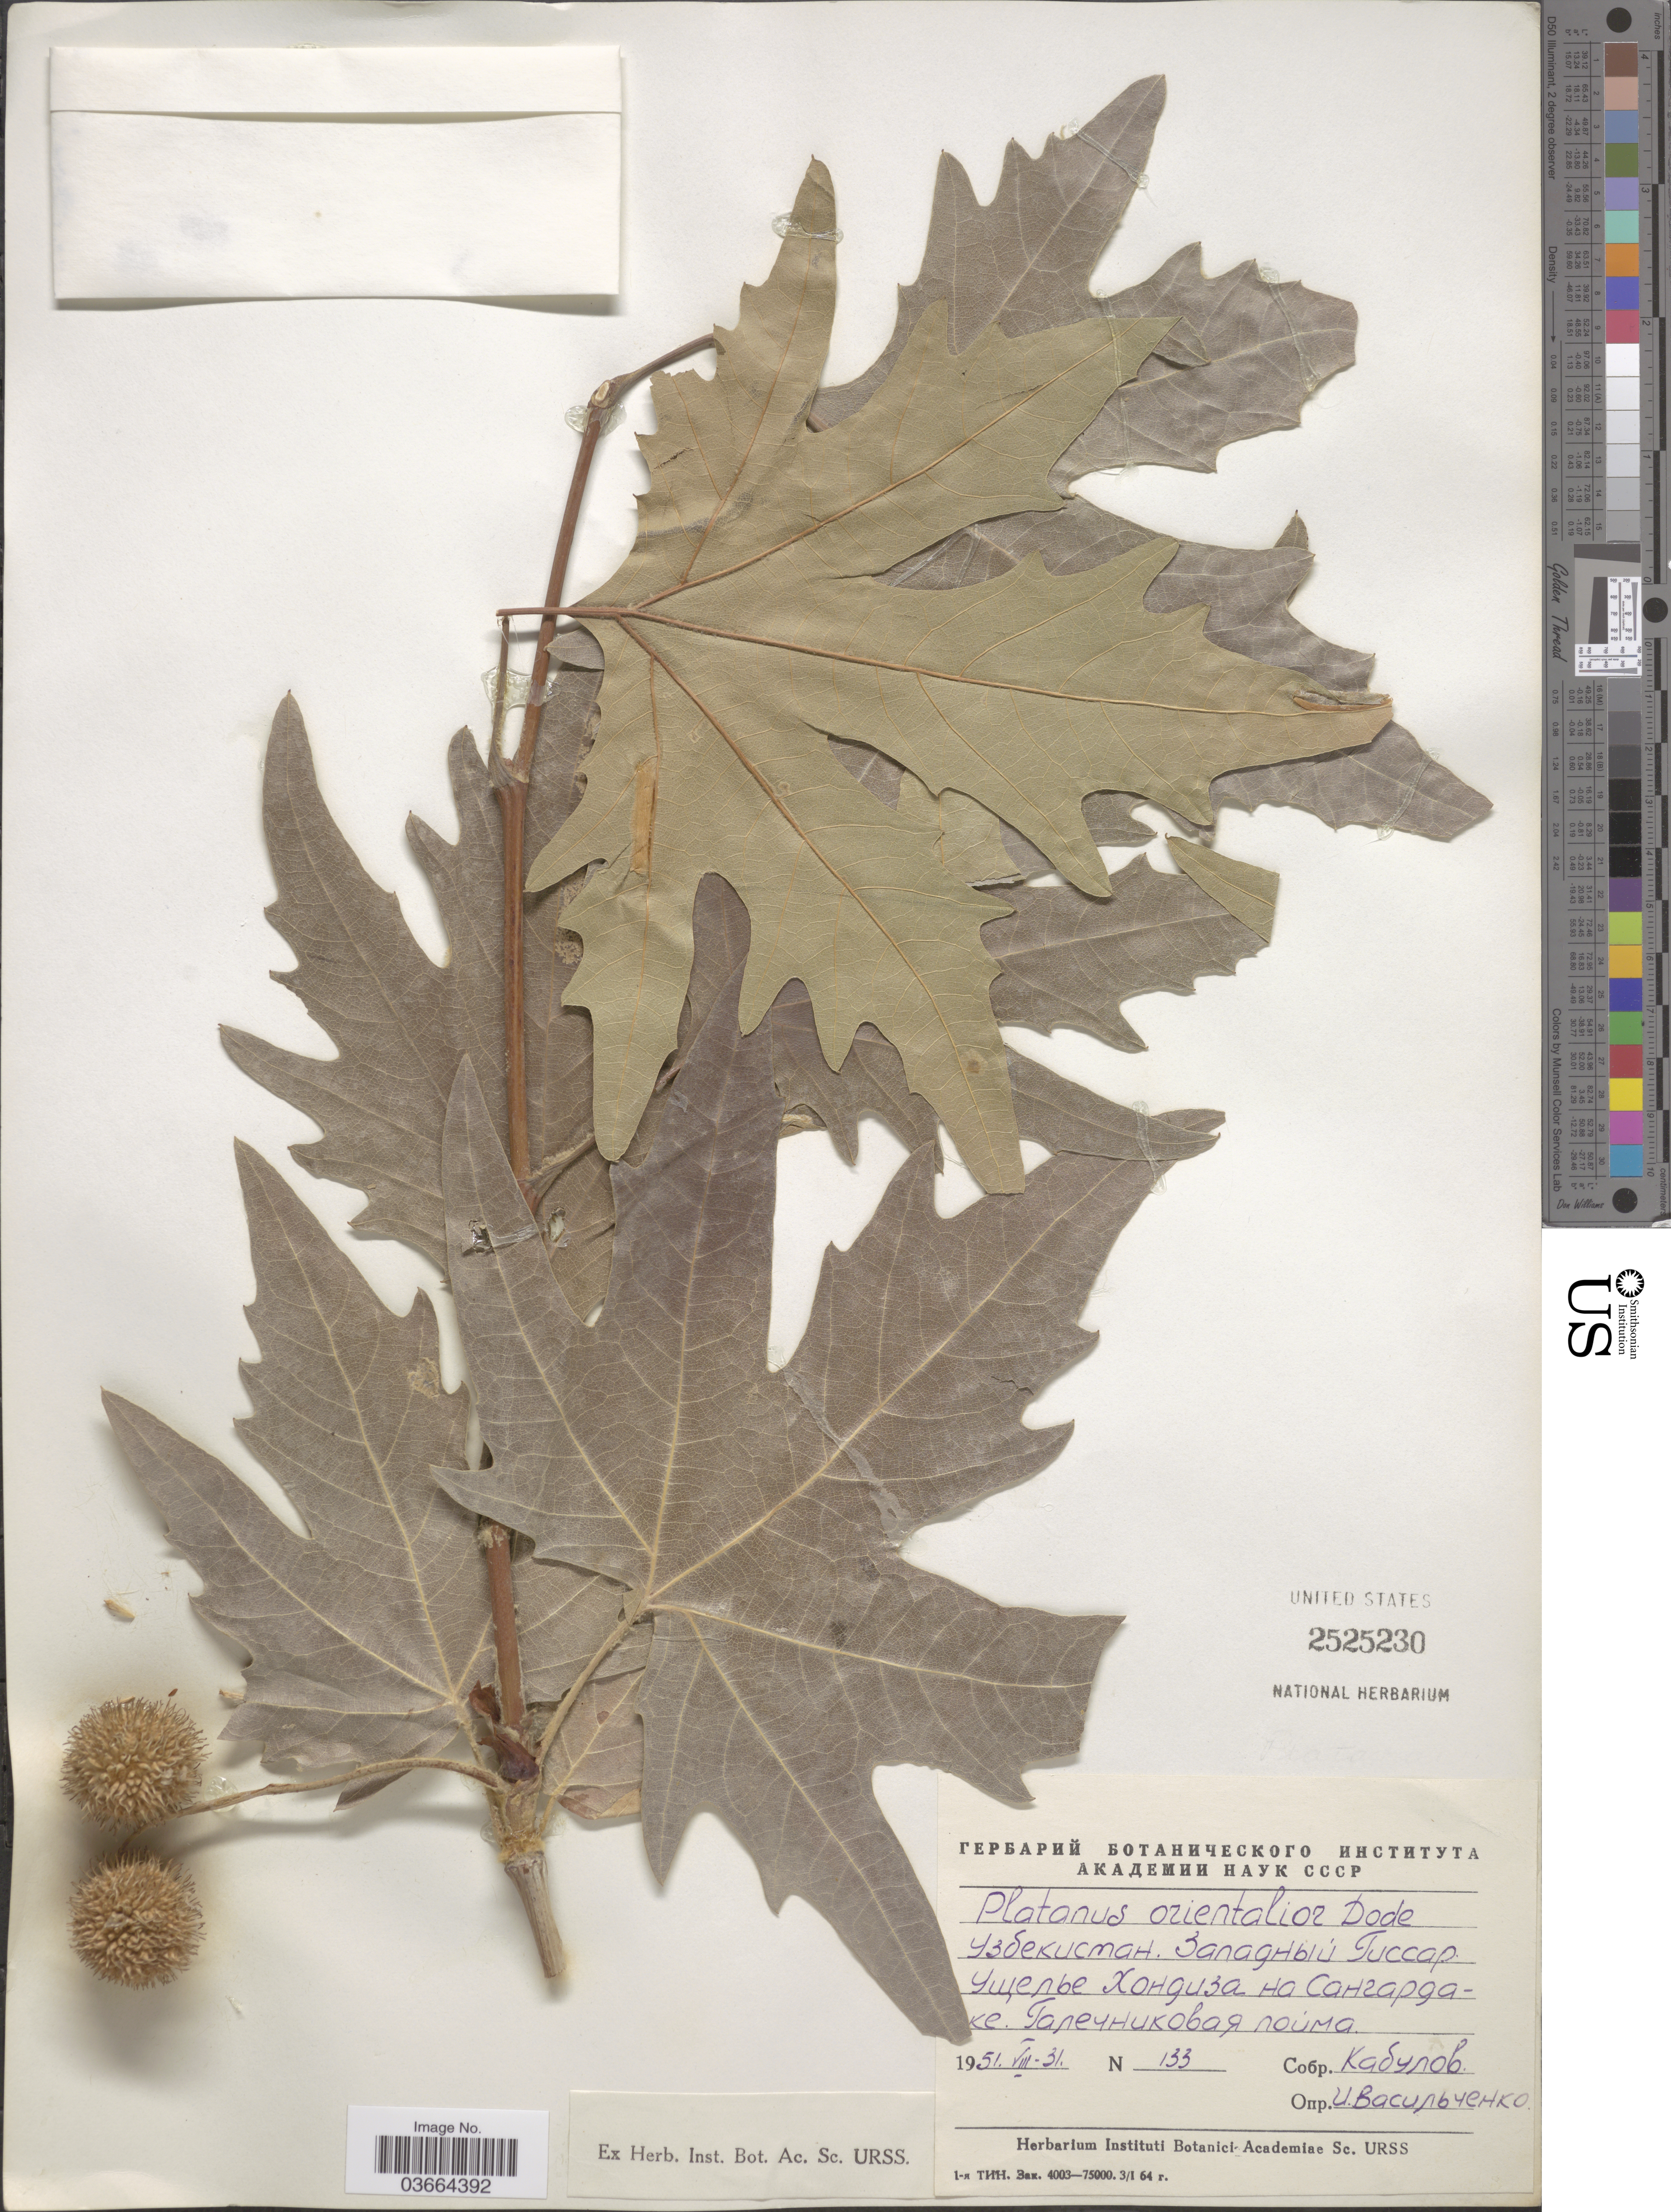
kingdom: Plantae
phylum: Tracheophyta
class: Magnoliopsida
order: Proteales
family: Platanaceae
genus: Platanus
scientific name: Platanus occidentalis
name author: L.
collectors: Kabulov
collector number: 133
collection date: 1951-08-31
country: Uzbekistan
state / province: Surxondaryo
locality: West Gissar, Xondiza, Sangardak.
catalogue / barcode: US 2525230